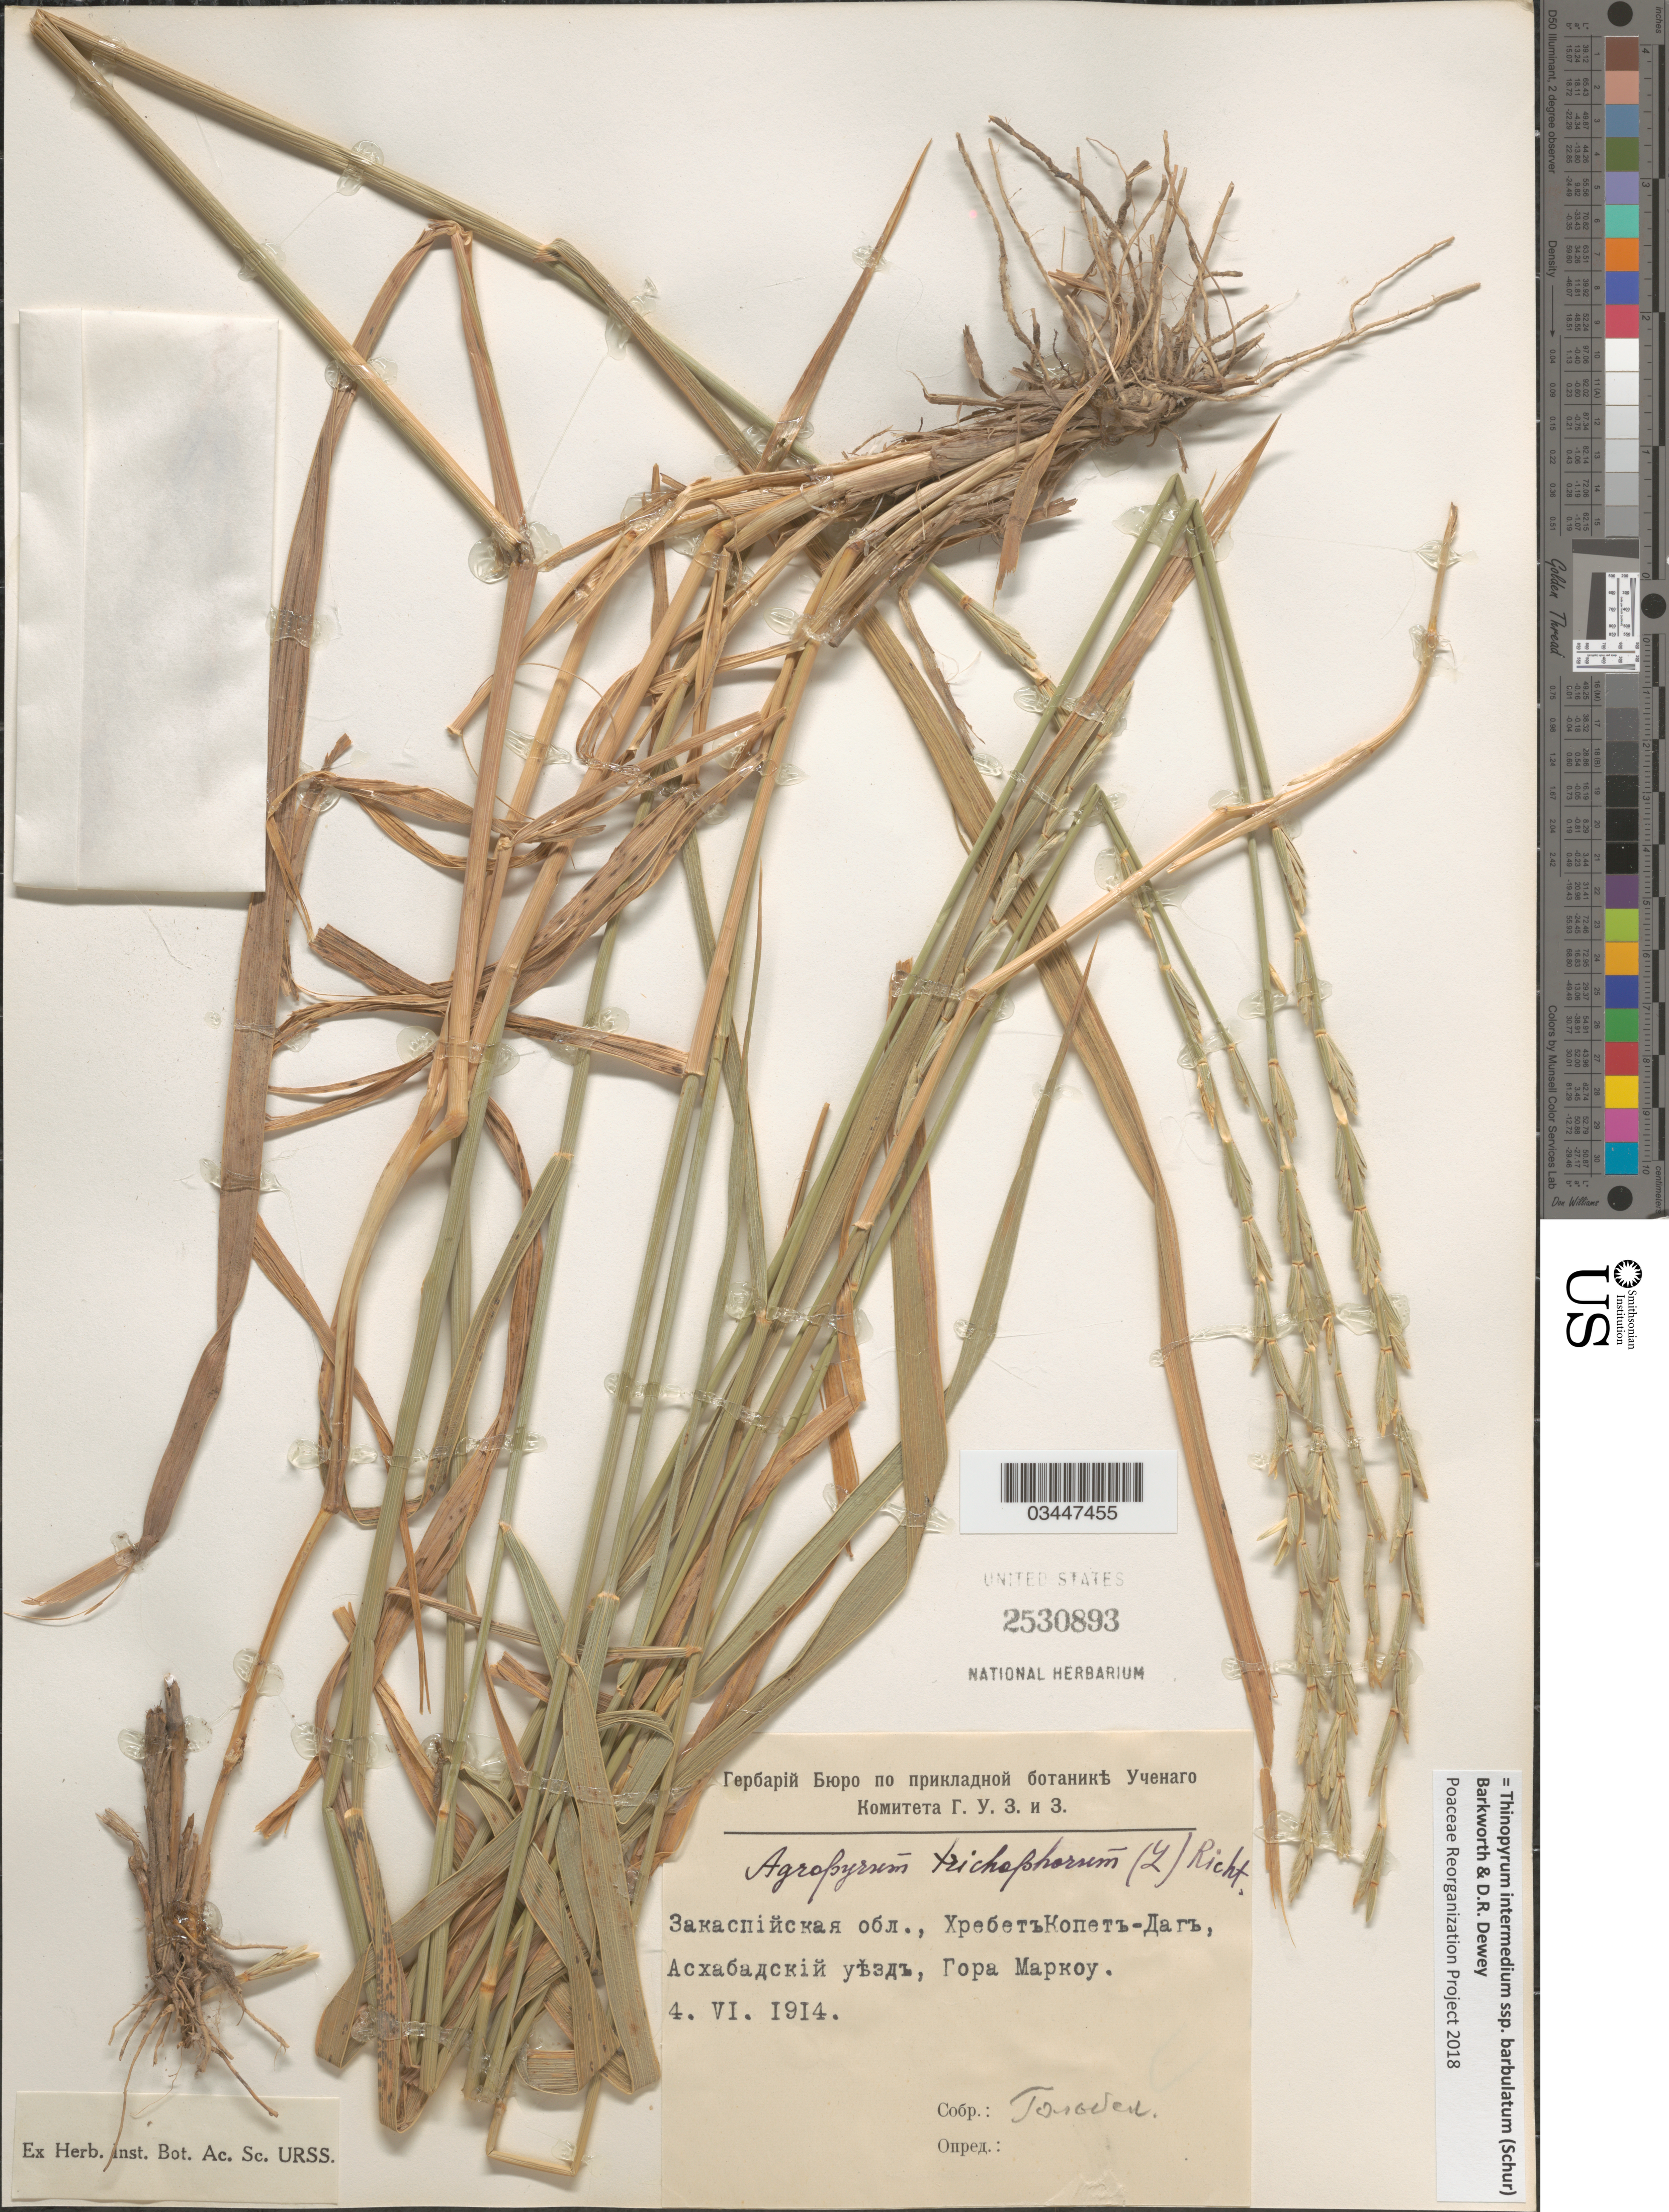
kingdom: Plantae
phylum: Tracheophyta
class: Liliopsida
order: Poales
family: Poaceae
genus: Thinopyrum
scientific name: Thinopyrum intermedium subsp. barbulatum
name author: (Schur) Barkworth & Dewey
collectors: Golbek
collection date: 1914-06-04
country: Turkmenistan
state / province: Ahal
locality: Kopet Dag Mts, Mt. Markou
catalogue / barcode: US 2530893